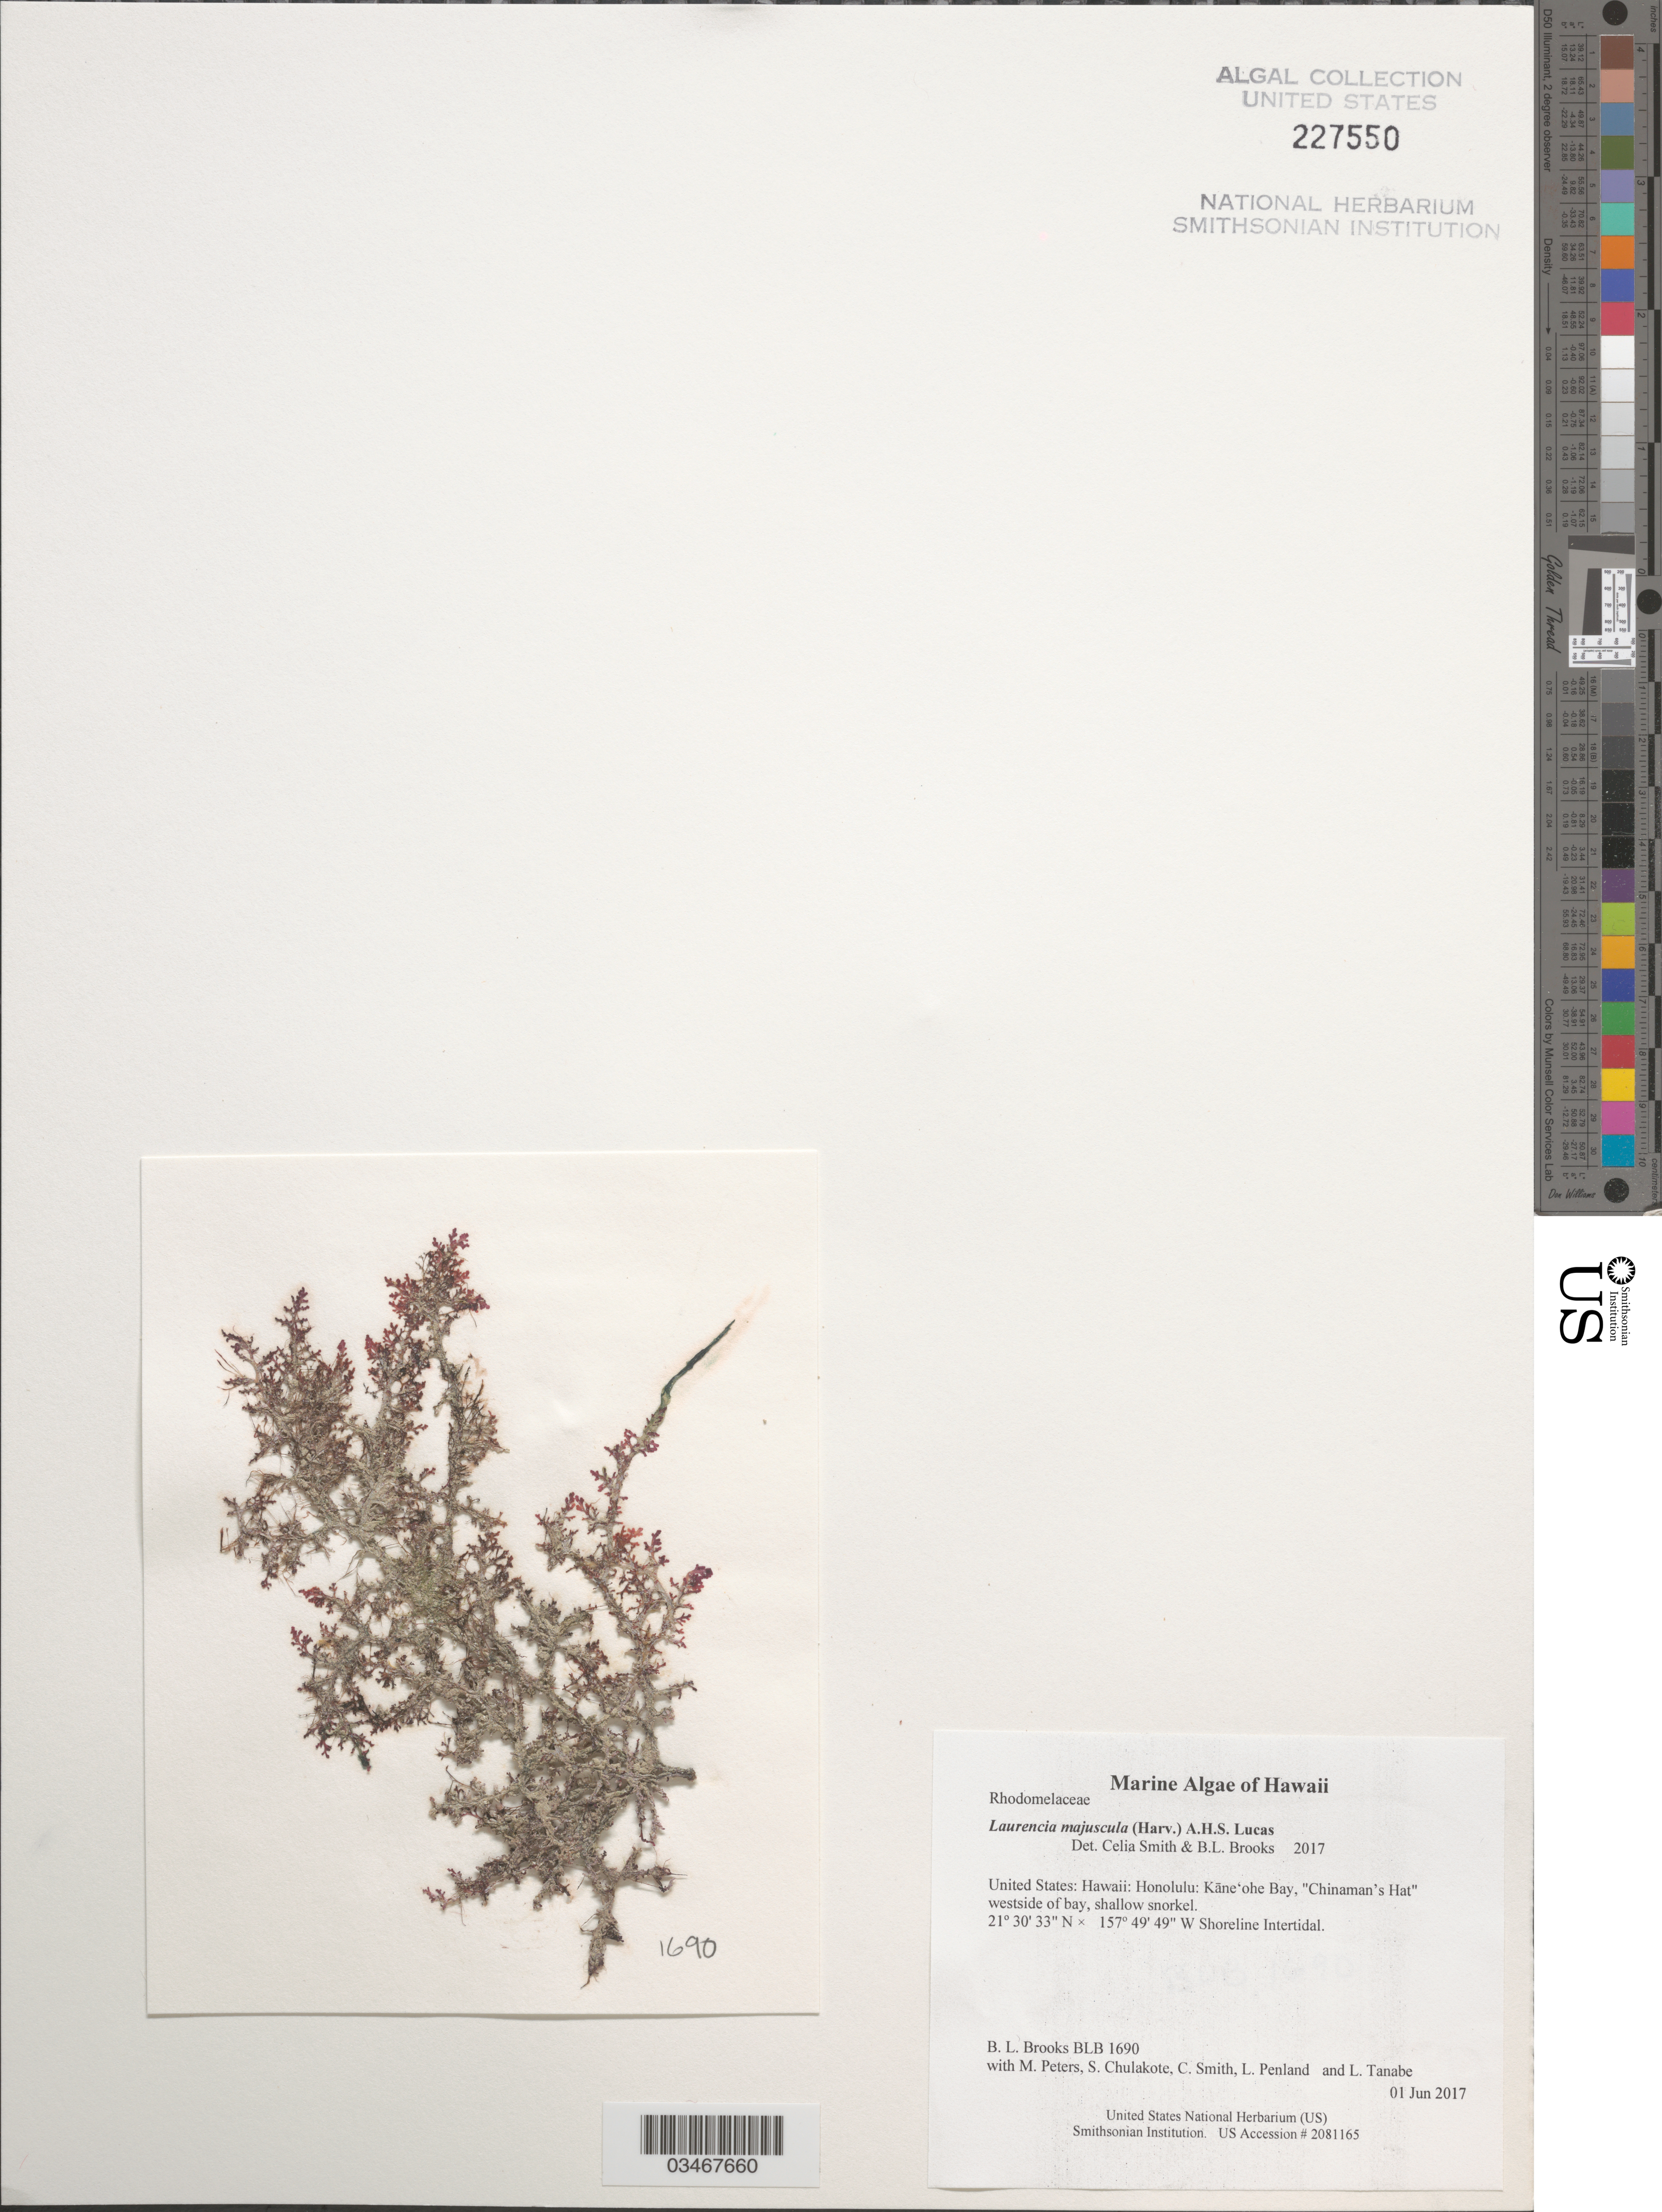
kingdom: Plantae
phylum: Rhodophyta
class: Florideophyceae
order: Ceramiales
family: Rhodomelaceae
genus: Laurencia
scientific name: Laurencia dendroidea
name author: J. Agardh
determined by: Algae name updating Project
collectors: B. Brooks, M. Peters, S. Chulakote, C. Smith & et al.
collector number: BLB 1690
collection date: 2017-06-01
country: United States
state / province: Hawaii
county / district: Honolulu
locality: Honolulu: Kāne'ohe Bay, "Chinaman's Hat" westside of bay.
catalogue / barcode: US 227550